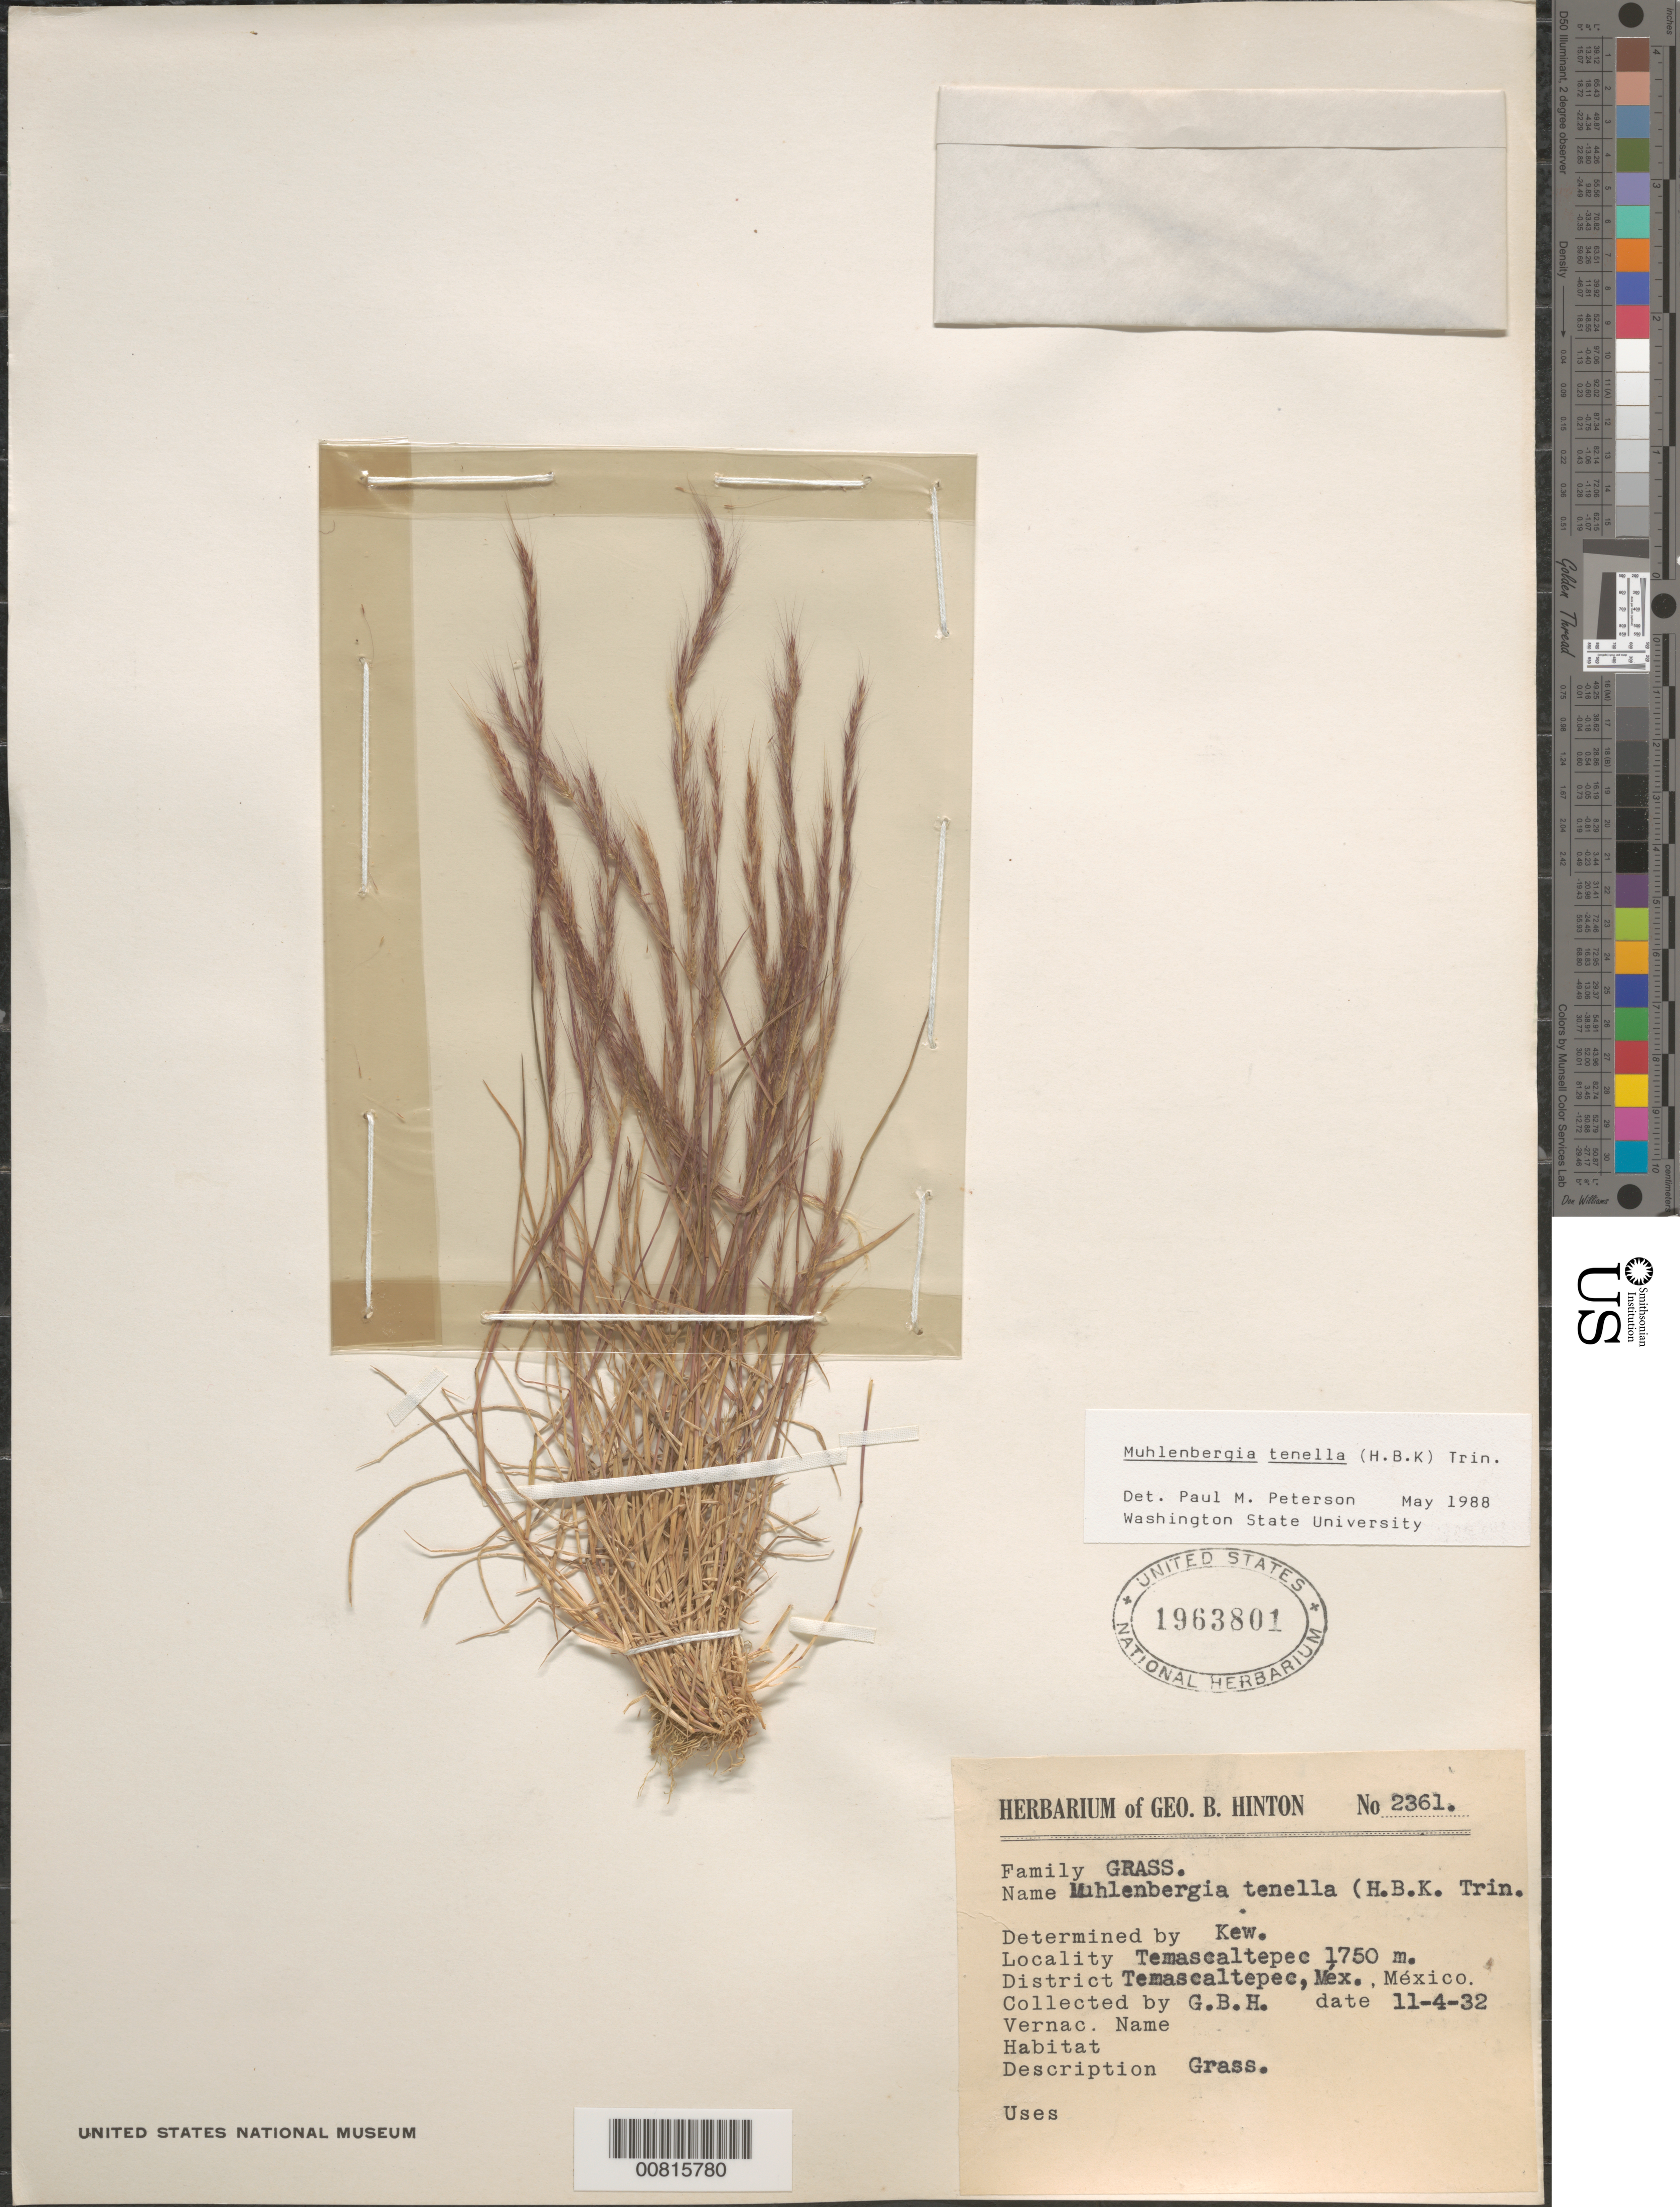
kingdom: Plantae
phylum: Tracheophyta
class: Liliopsida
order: Poales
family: Poaceae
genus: Muhlenbergia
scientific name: Muhlenbergia stricta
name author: (J. Presl) Kunth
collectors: G. B. Hinton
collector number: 2361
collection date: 1932-11-04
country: Mexico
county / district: Temascaltepec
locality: Temascaltepec, mpio. Temascaltepec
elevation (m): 1750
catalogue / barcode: US 1963801